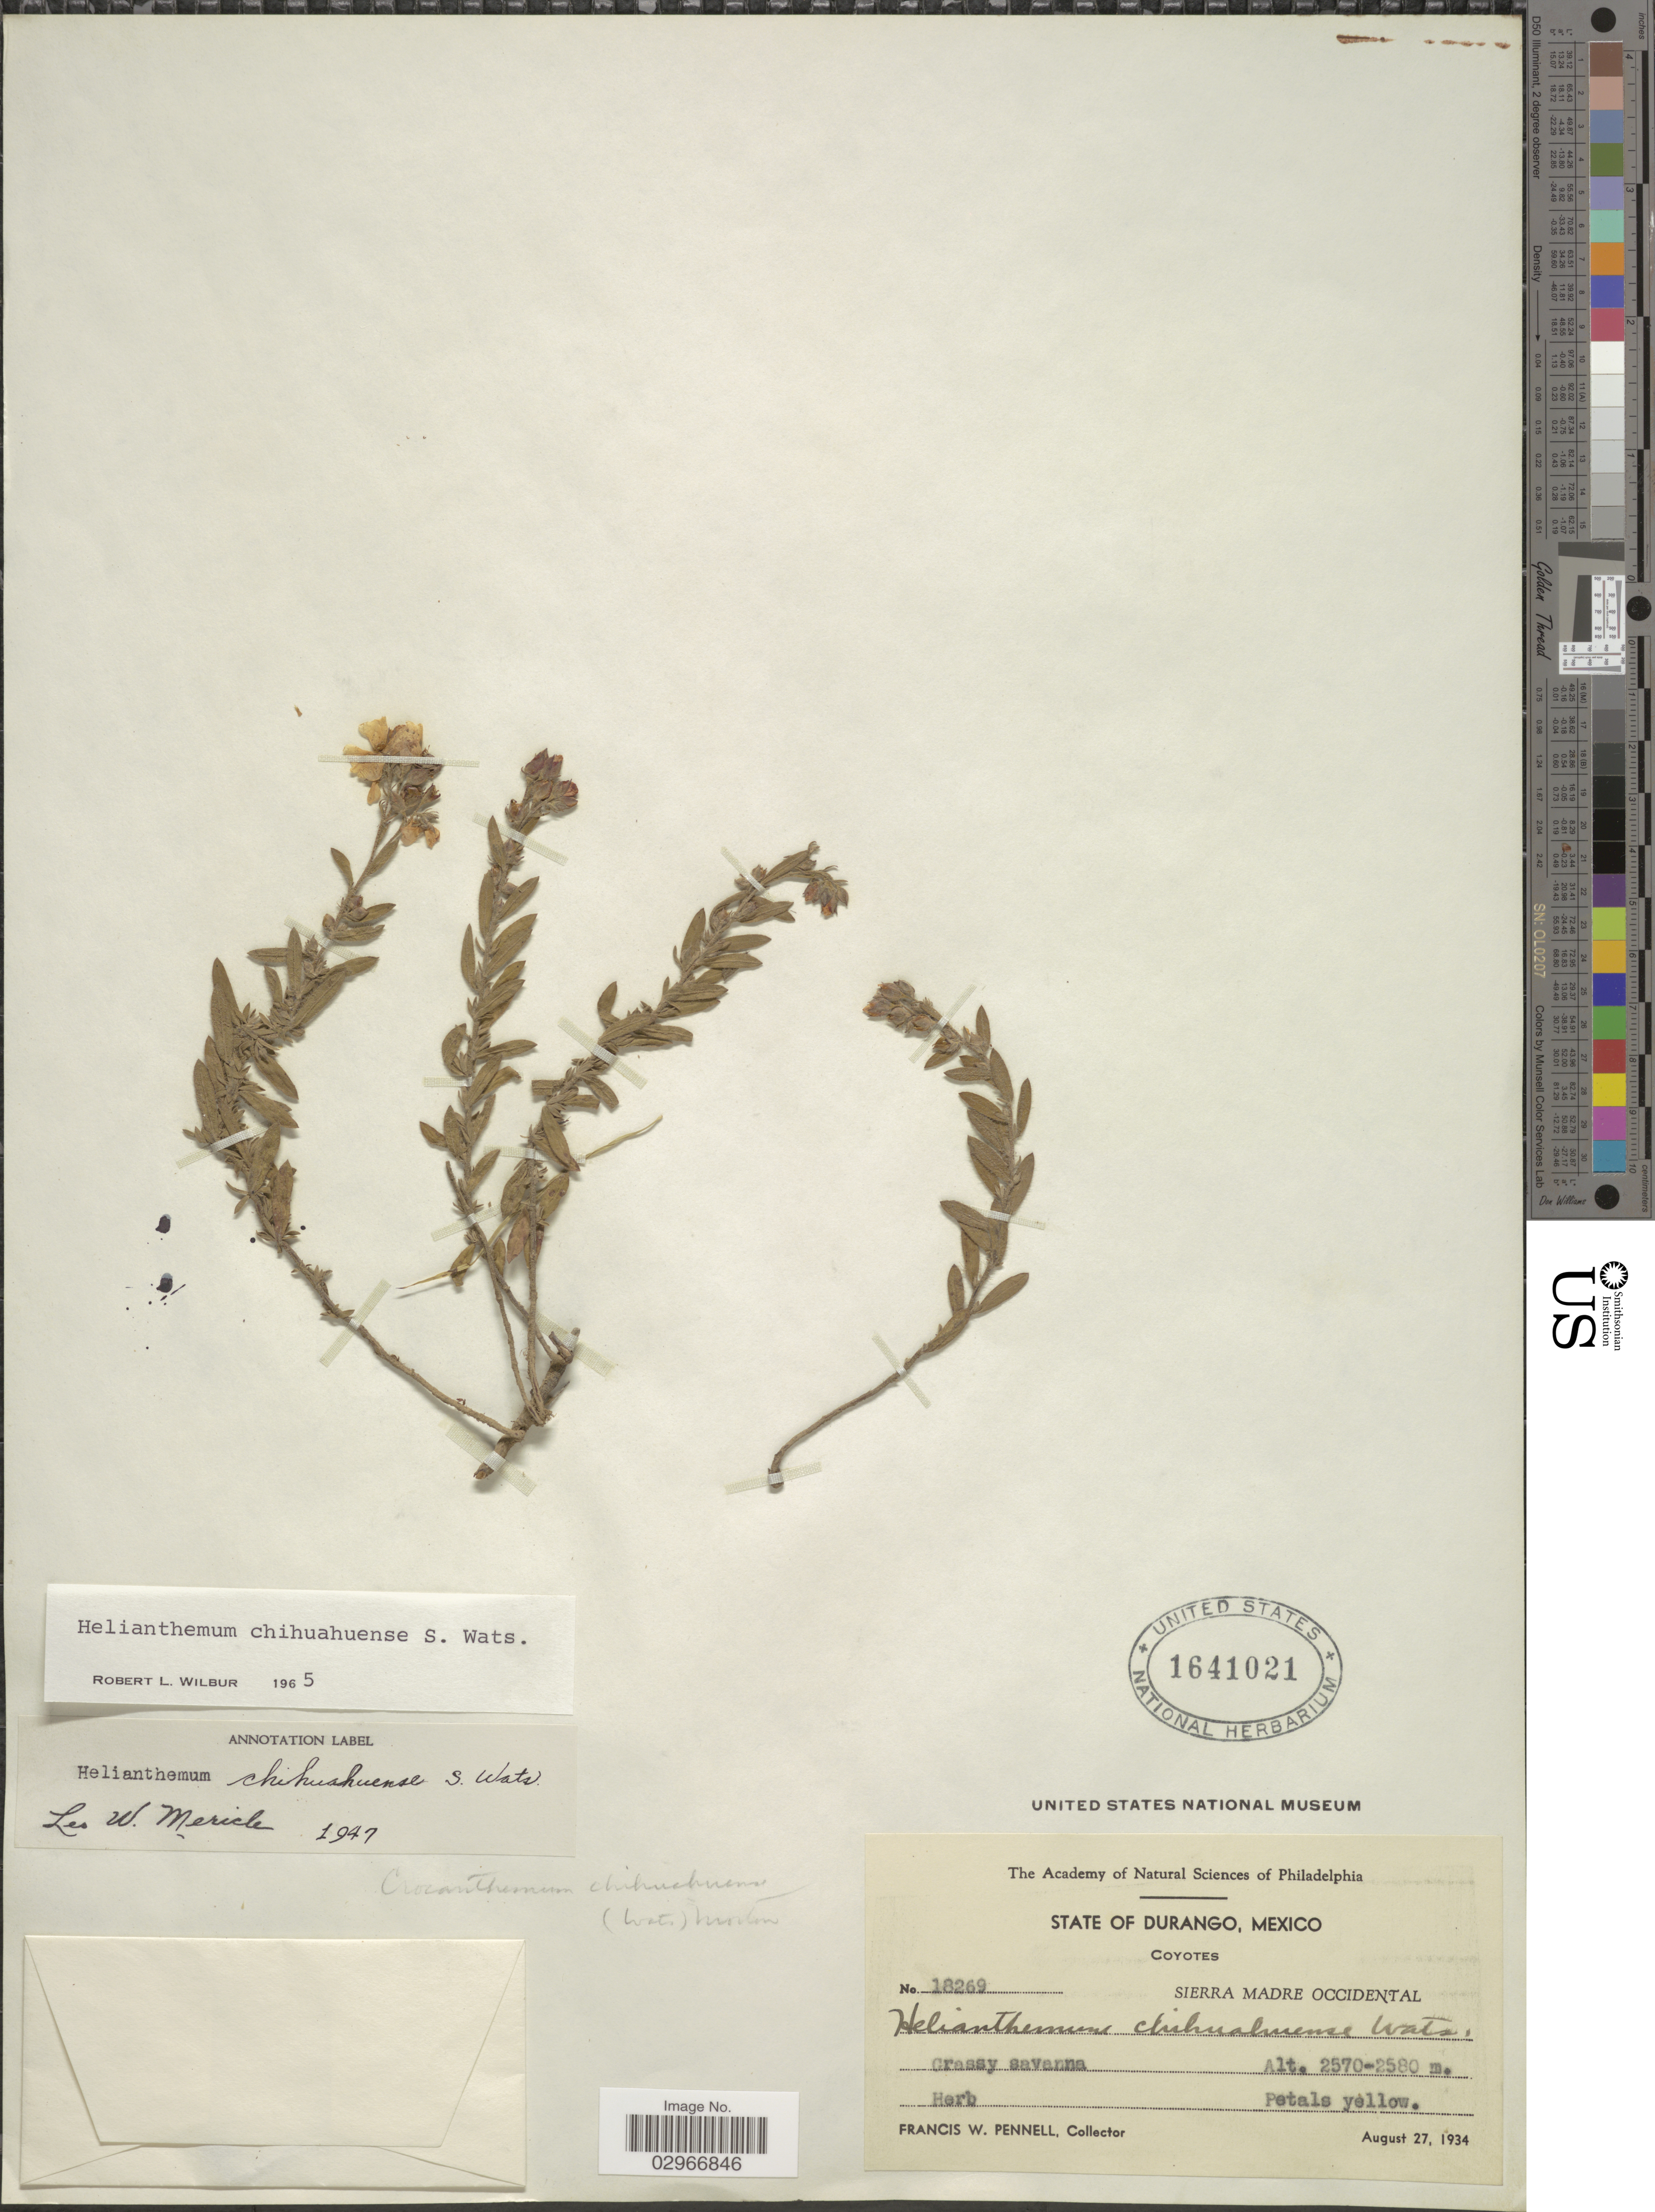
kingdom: Plantae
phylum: Tracheophyta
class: Magnoliopsida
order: Malvales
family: Cistaceae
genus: Helianthemum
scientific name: Helianthemum chihuahuense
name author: S. Watson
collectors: F. W. Pennell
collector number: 18269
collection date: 1934-08-27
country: Mexico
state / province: Durango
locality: Coyotes, Sierra Madre Occidental.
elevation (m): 2570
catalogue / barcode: US 1641021